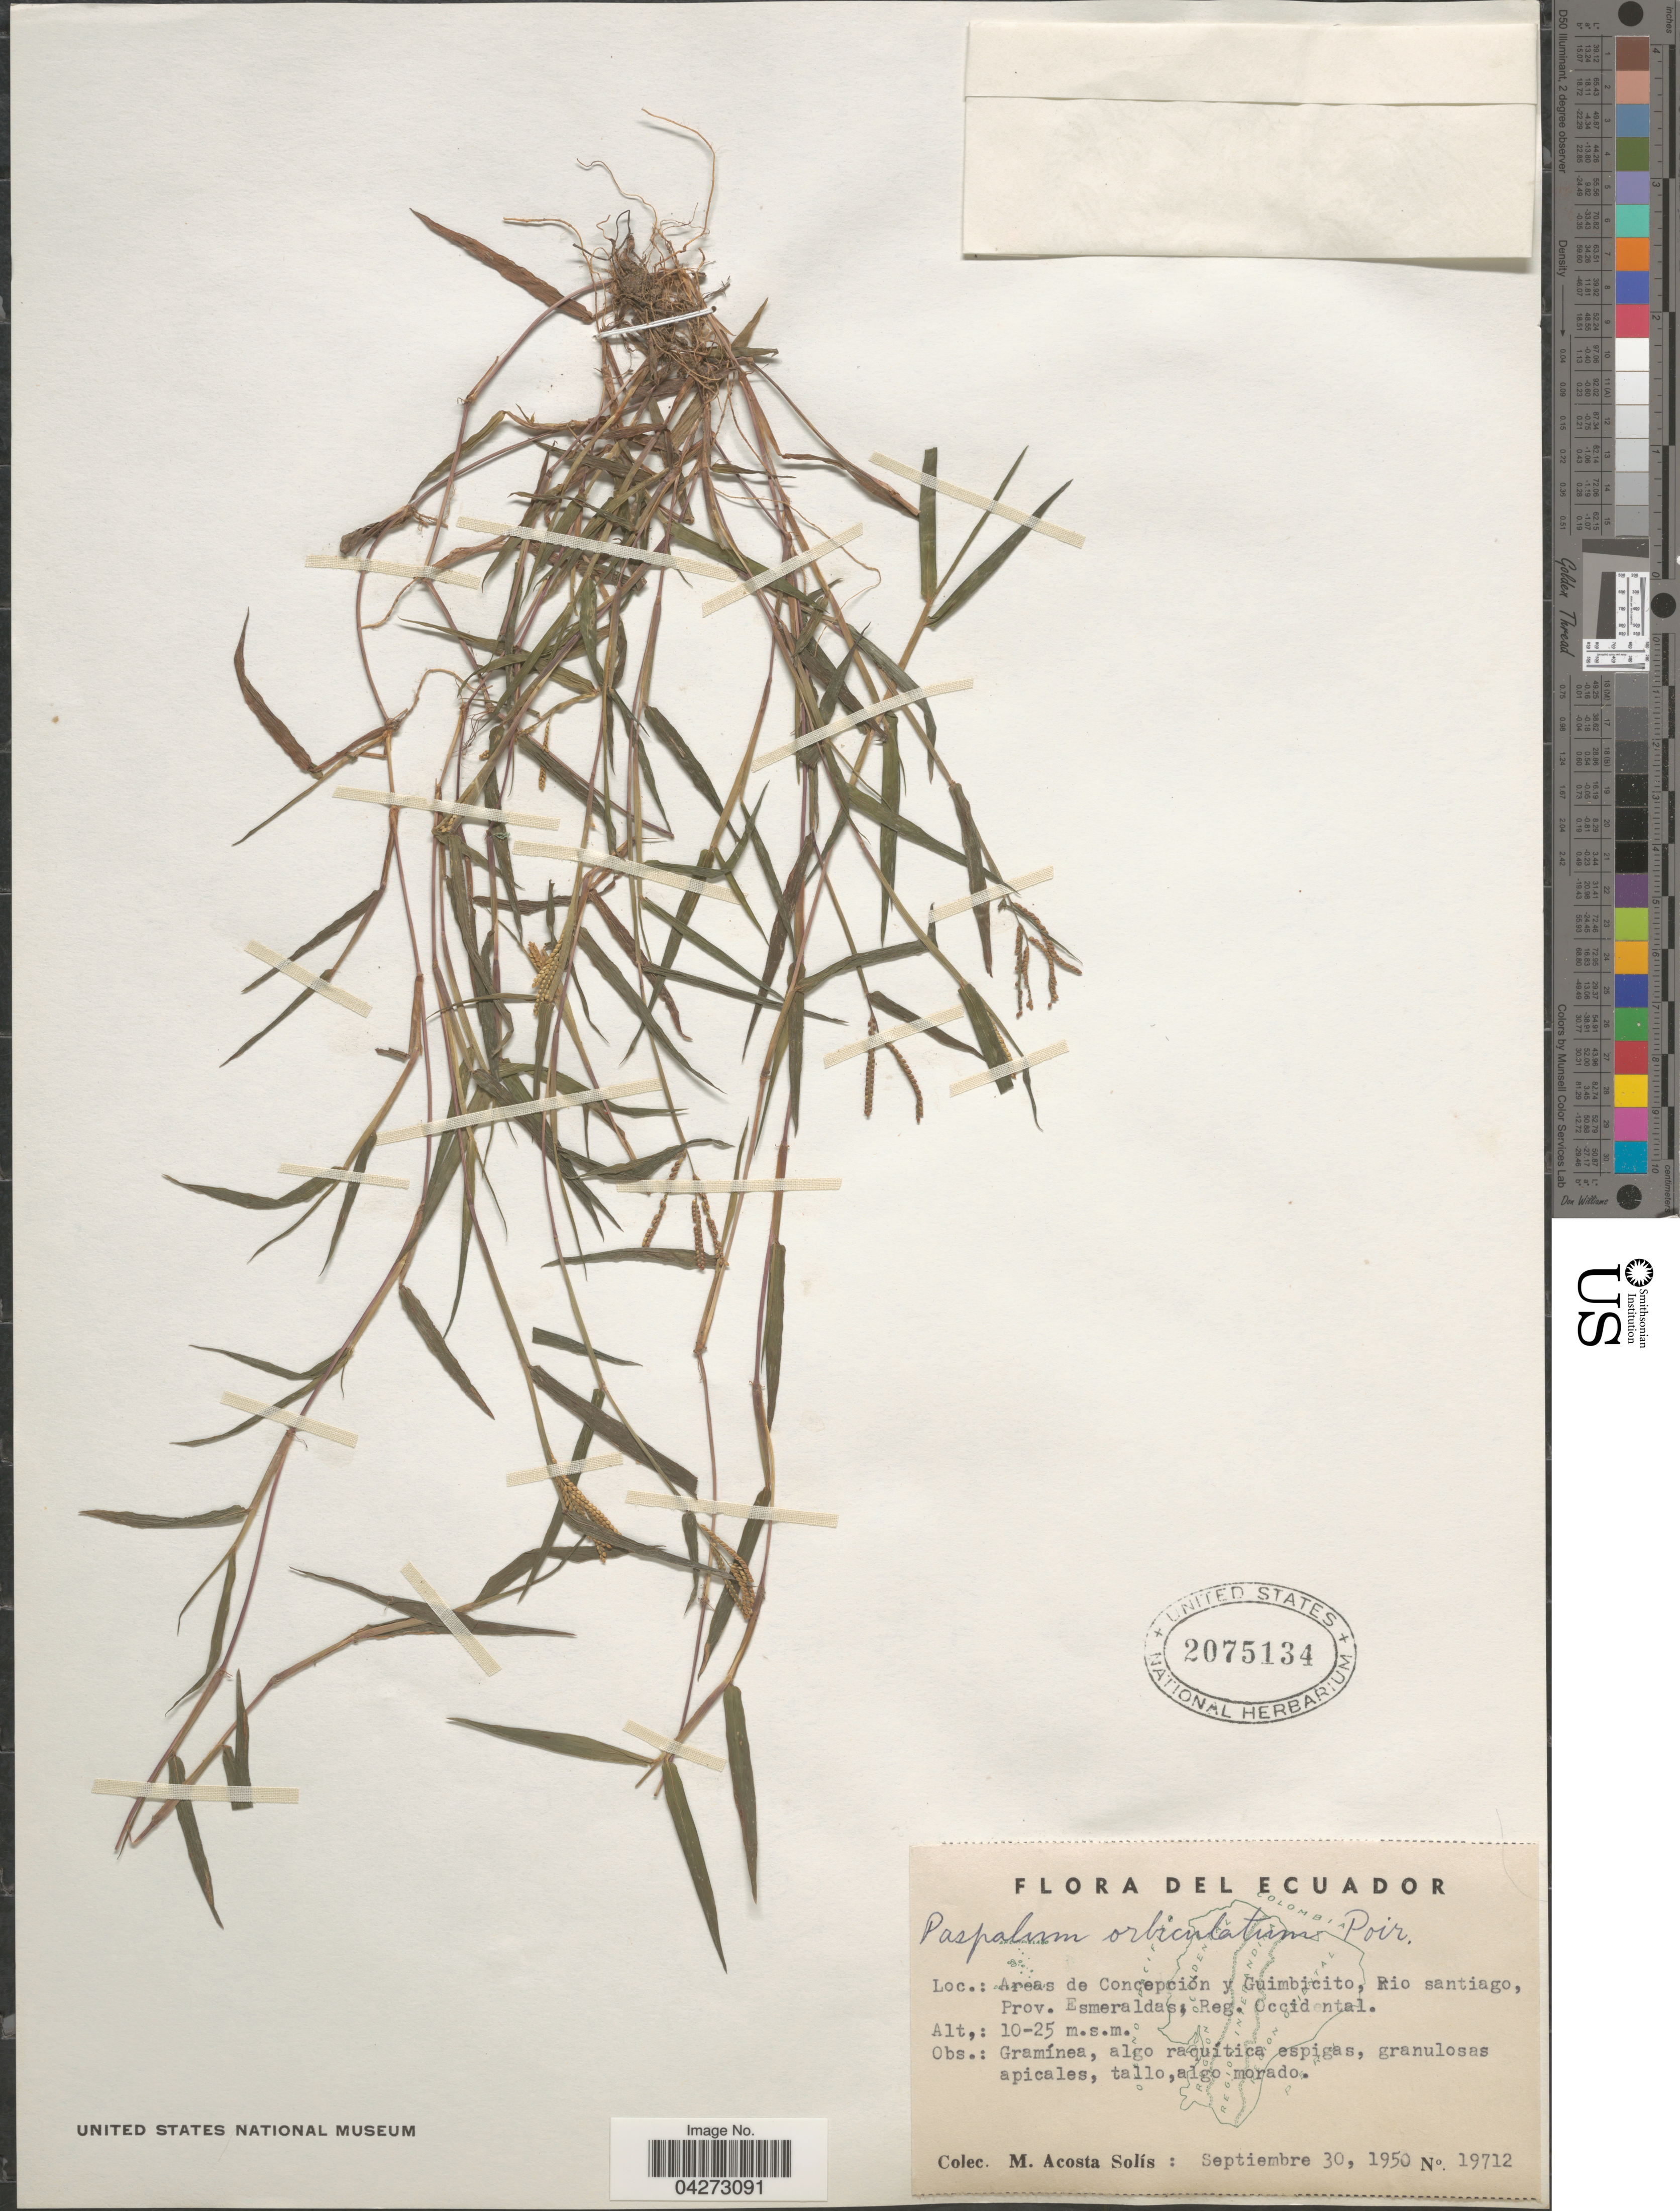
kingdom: Plantae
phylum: Tracheophyta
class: Liliopsida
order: Poales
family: Poaceae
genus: Paspalum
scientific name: Paspalum orbiculatum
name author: Poir.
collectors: M. Acosta Solis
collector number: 19712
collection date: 1950-09-30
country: Ecuador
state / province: Esmeraldas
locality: Areas de Concepción y Guimbicito, Rio santiago, Reg. Occidental.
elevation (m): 10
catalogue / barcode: US 2075134